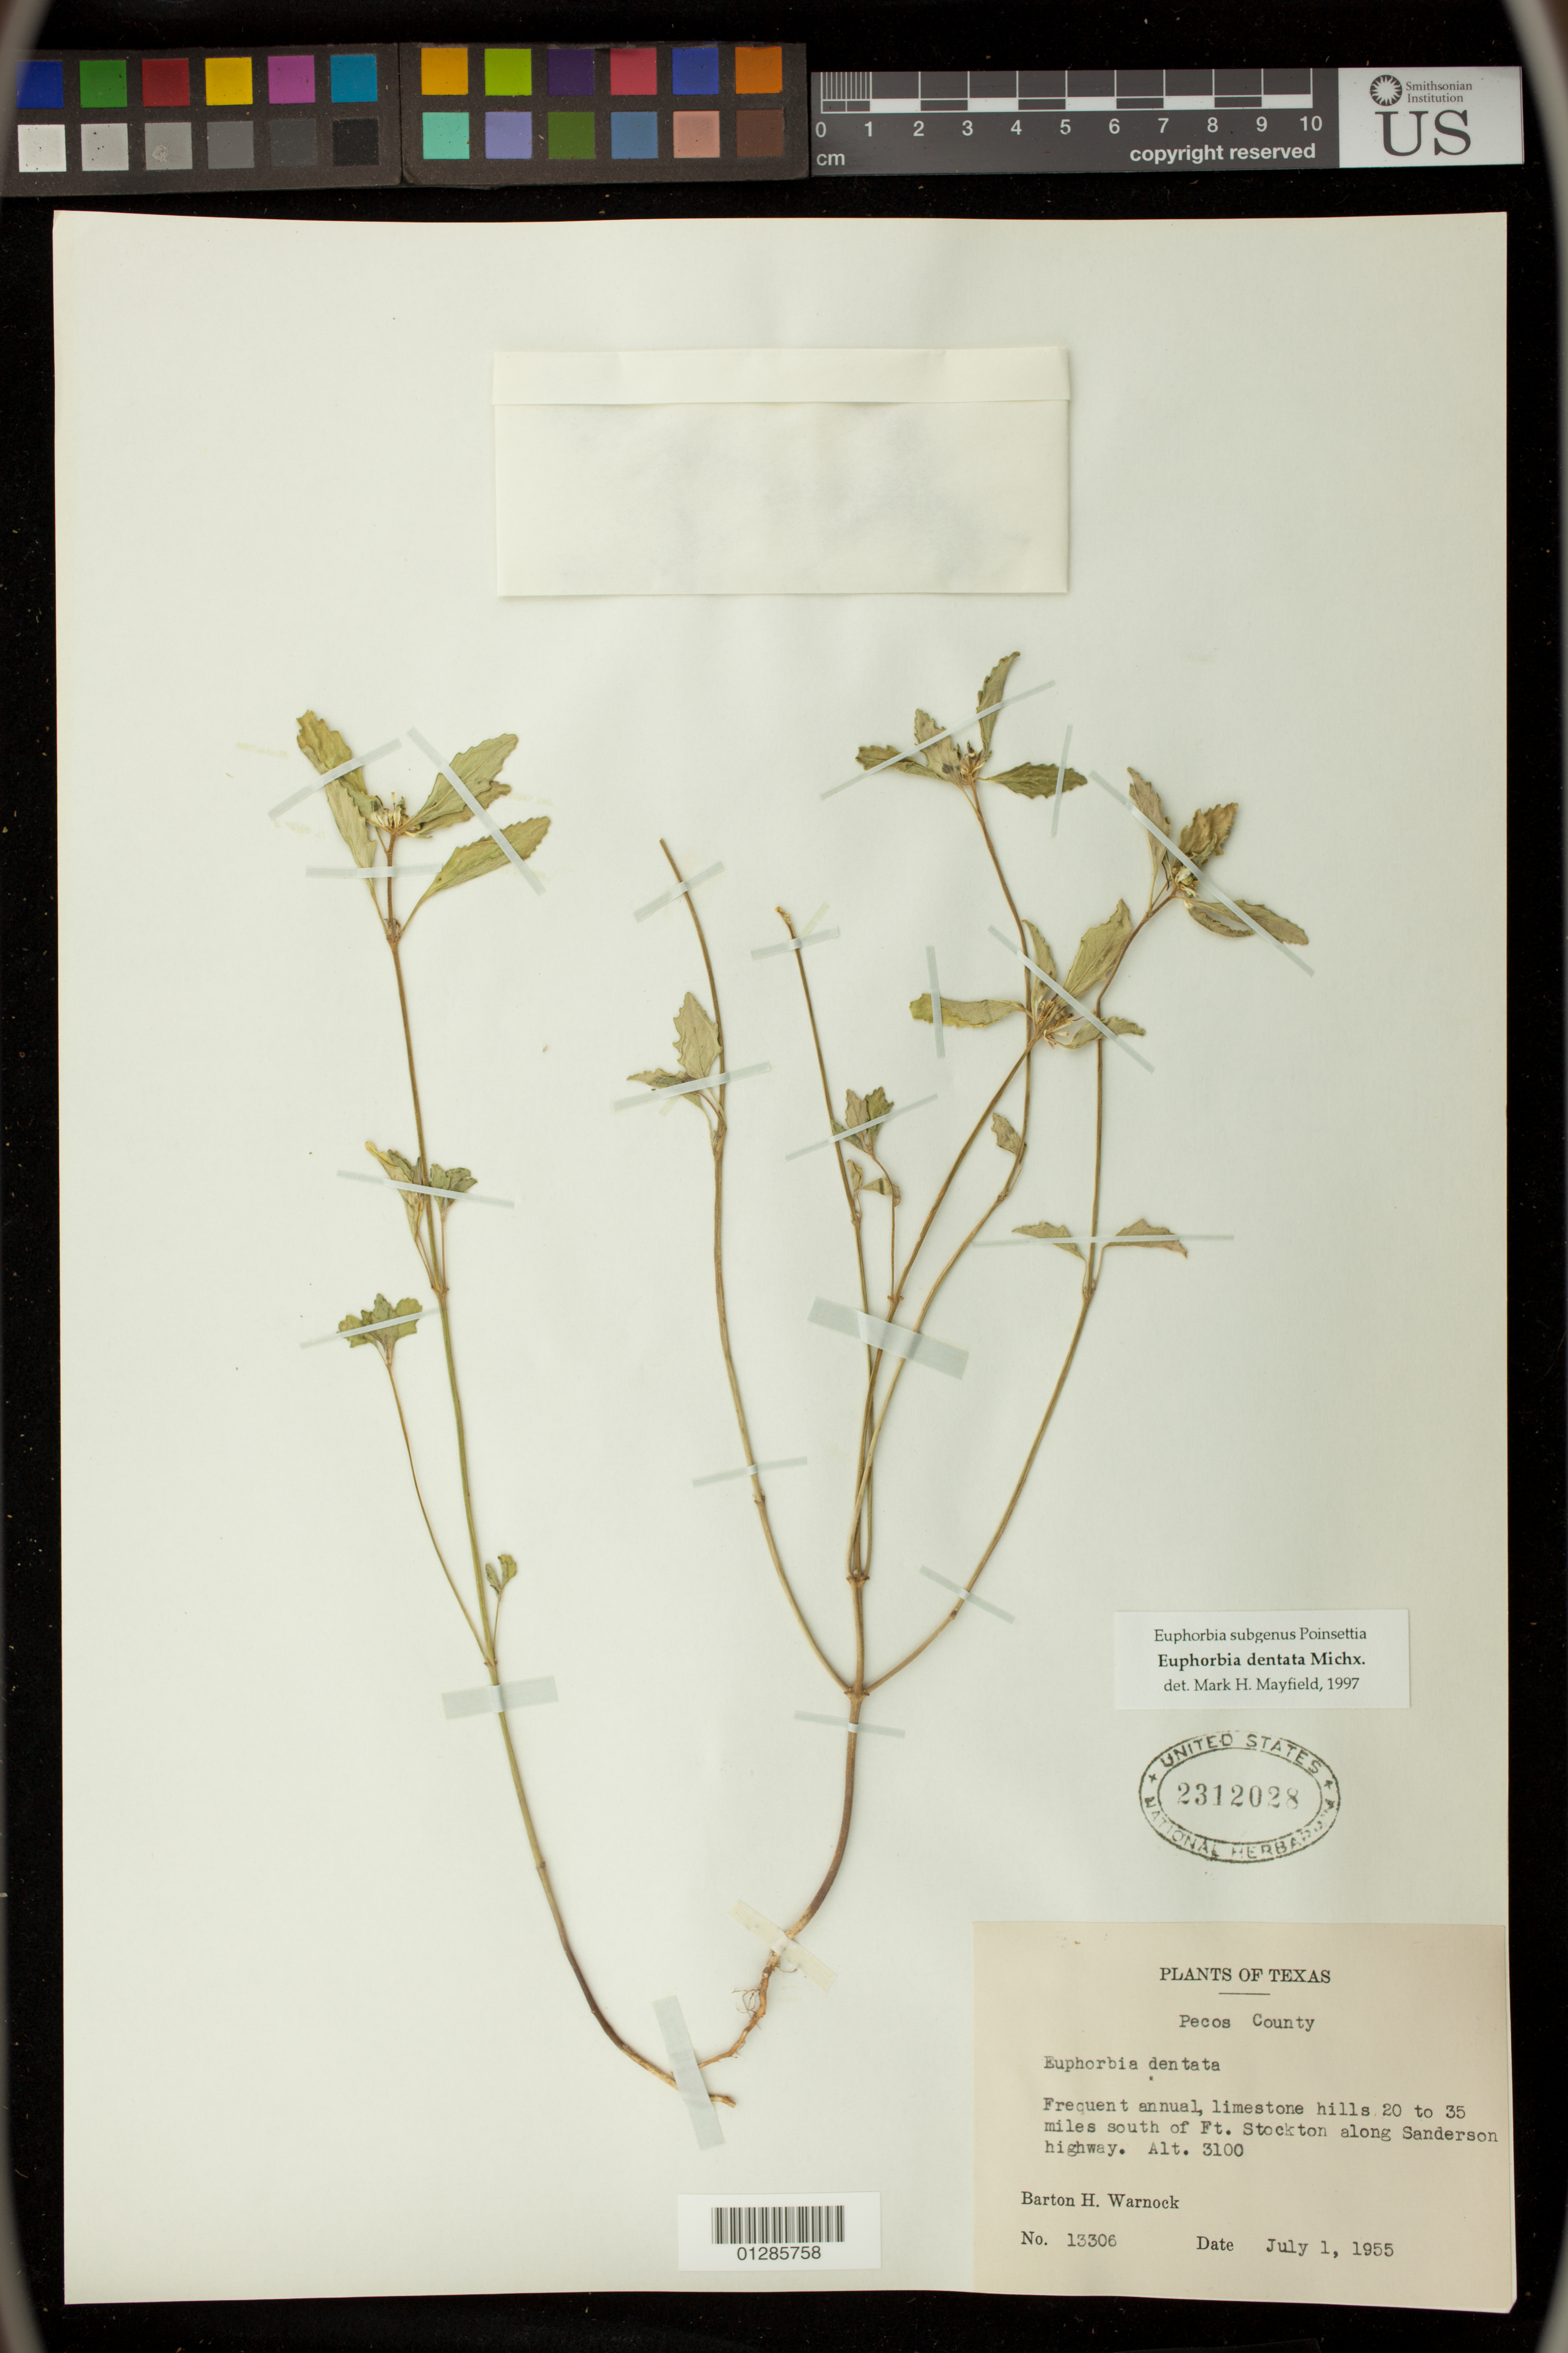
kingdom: Plantae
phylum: Tracheophyta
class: Magnoliopsida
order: Malpighiales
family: Euphorbiaceae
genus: Euphorbia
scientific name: Euphorbia dentata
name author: Michx.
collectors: B. H. Warnock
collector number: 13306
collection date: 1955-07-01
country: United States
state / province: Texas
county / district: Pecos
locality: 20 to 35 miles south of Ft. Stockton along Sanderson highway.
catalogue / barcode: US 2312028